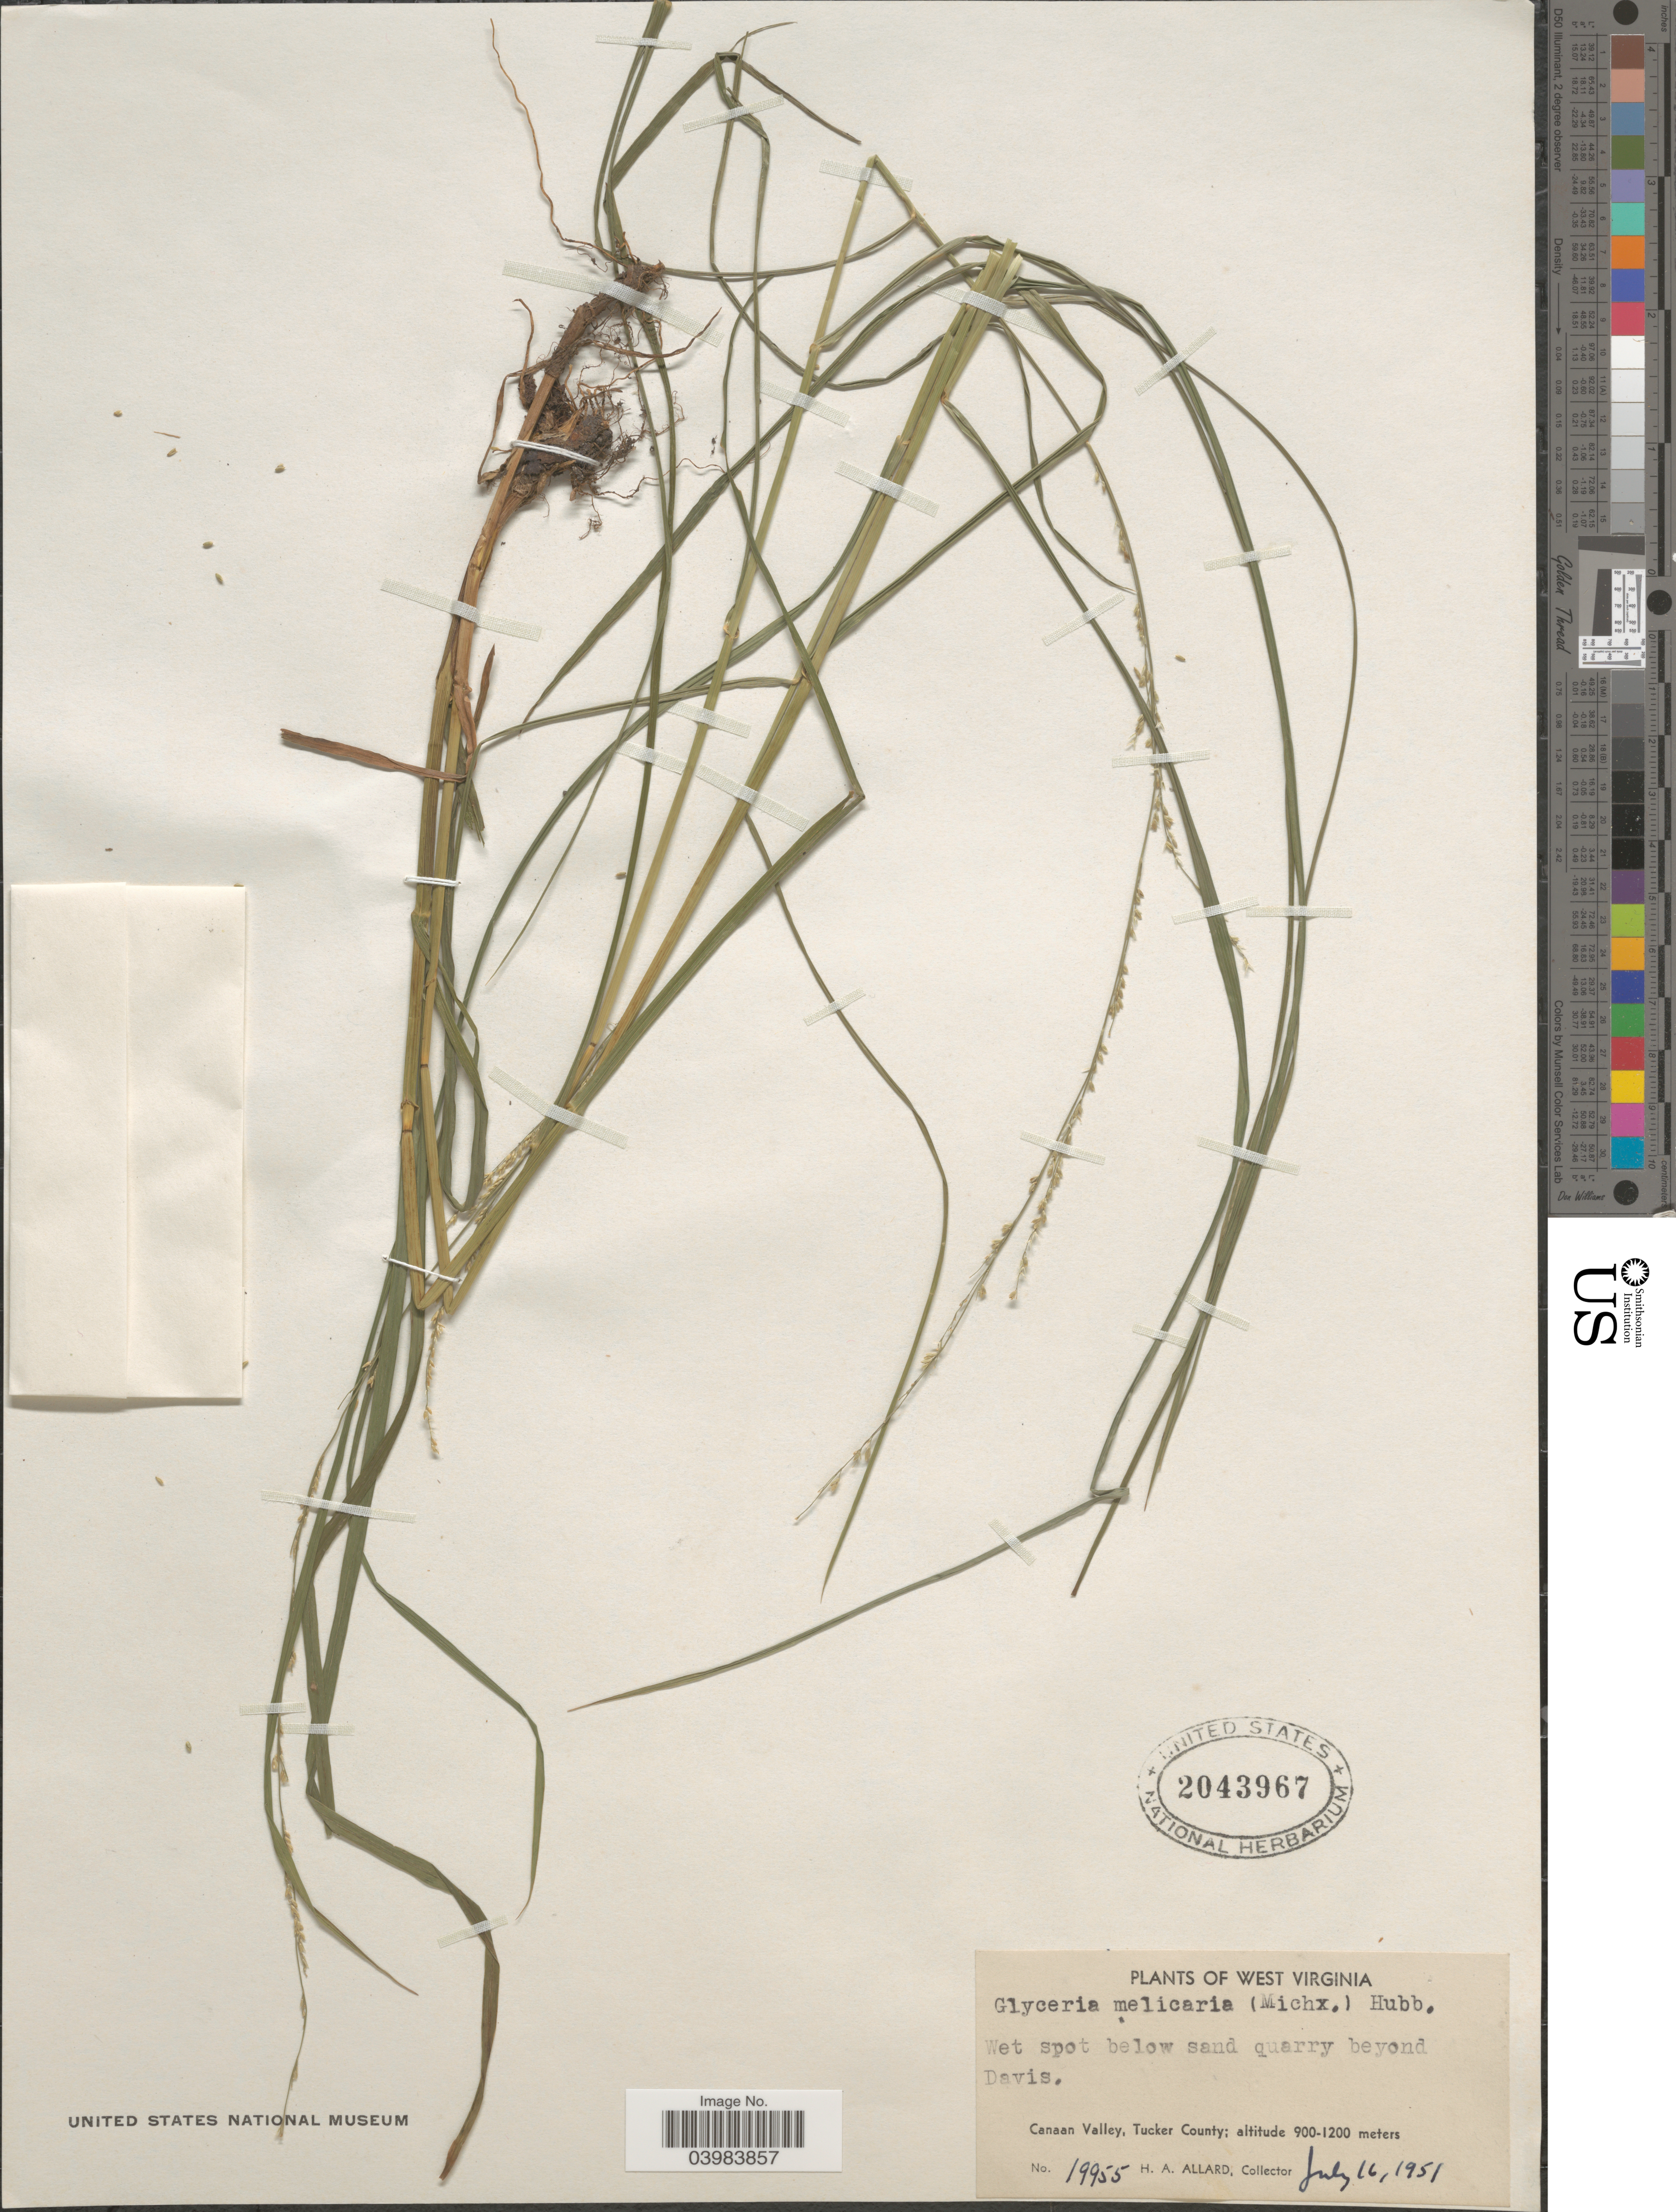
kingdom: Plantae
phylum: Tracheophyta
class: Liliopsida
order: Poales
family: Poaceae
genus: Glyceria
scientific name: Glyceria melicaria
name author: (Michx.) F.T. Hubb.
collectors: H. A. Allard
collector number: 19955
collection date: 1951-07-16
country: United States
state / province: West Virginia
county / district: Tucker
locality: Quarry beyond Davis. Canaan Valley, Tucker County.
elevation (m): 900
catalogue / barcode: US 2043967